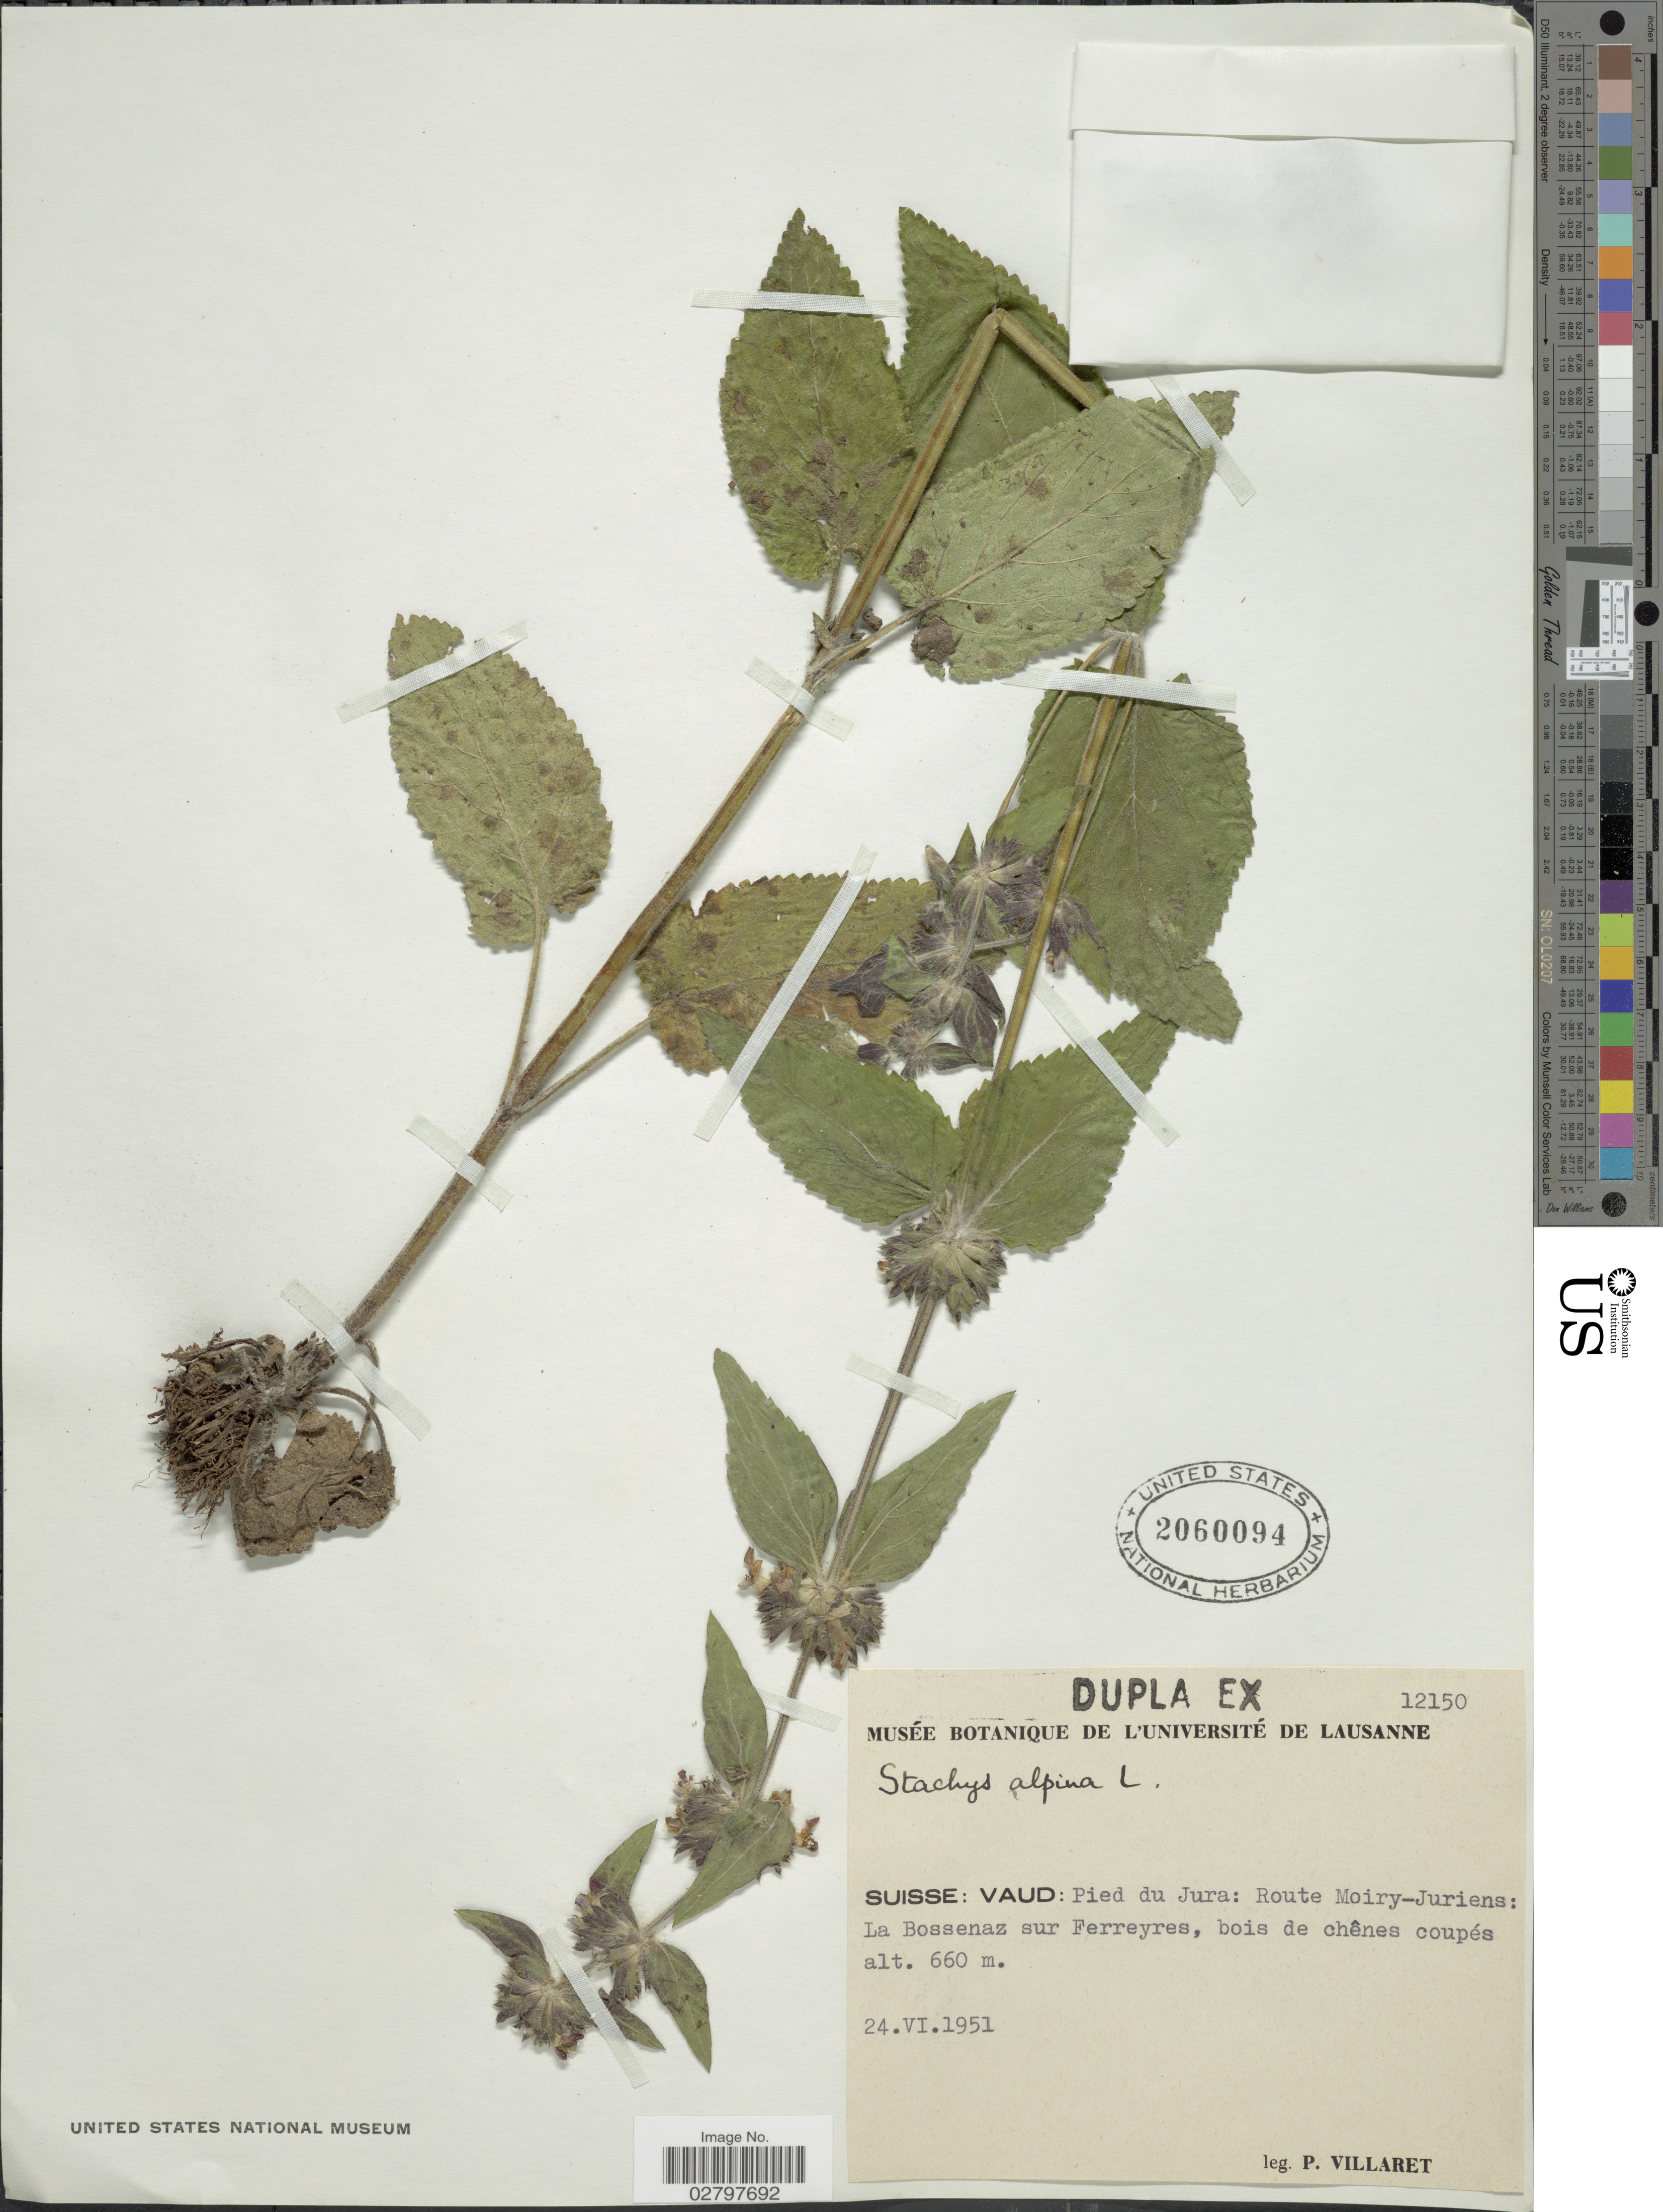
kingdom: Plantae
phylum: Tracheophyta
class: Magnoliopsida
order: Lamiales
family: Lamiaceae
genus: Stachys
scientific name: Stachys alpina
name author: L.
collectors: P. Villaret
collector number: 12150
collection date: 1951-06-24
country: Switzerland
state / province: Vaud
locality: Suisse: Pied du Jura: Route Moiry-Juriens: La Bossenaz sur Ferreyres, bois de chênes coupés.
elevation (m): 660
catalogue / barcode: US 2060094